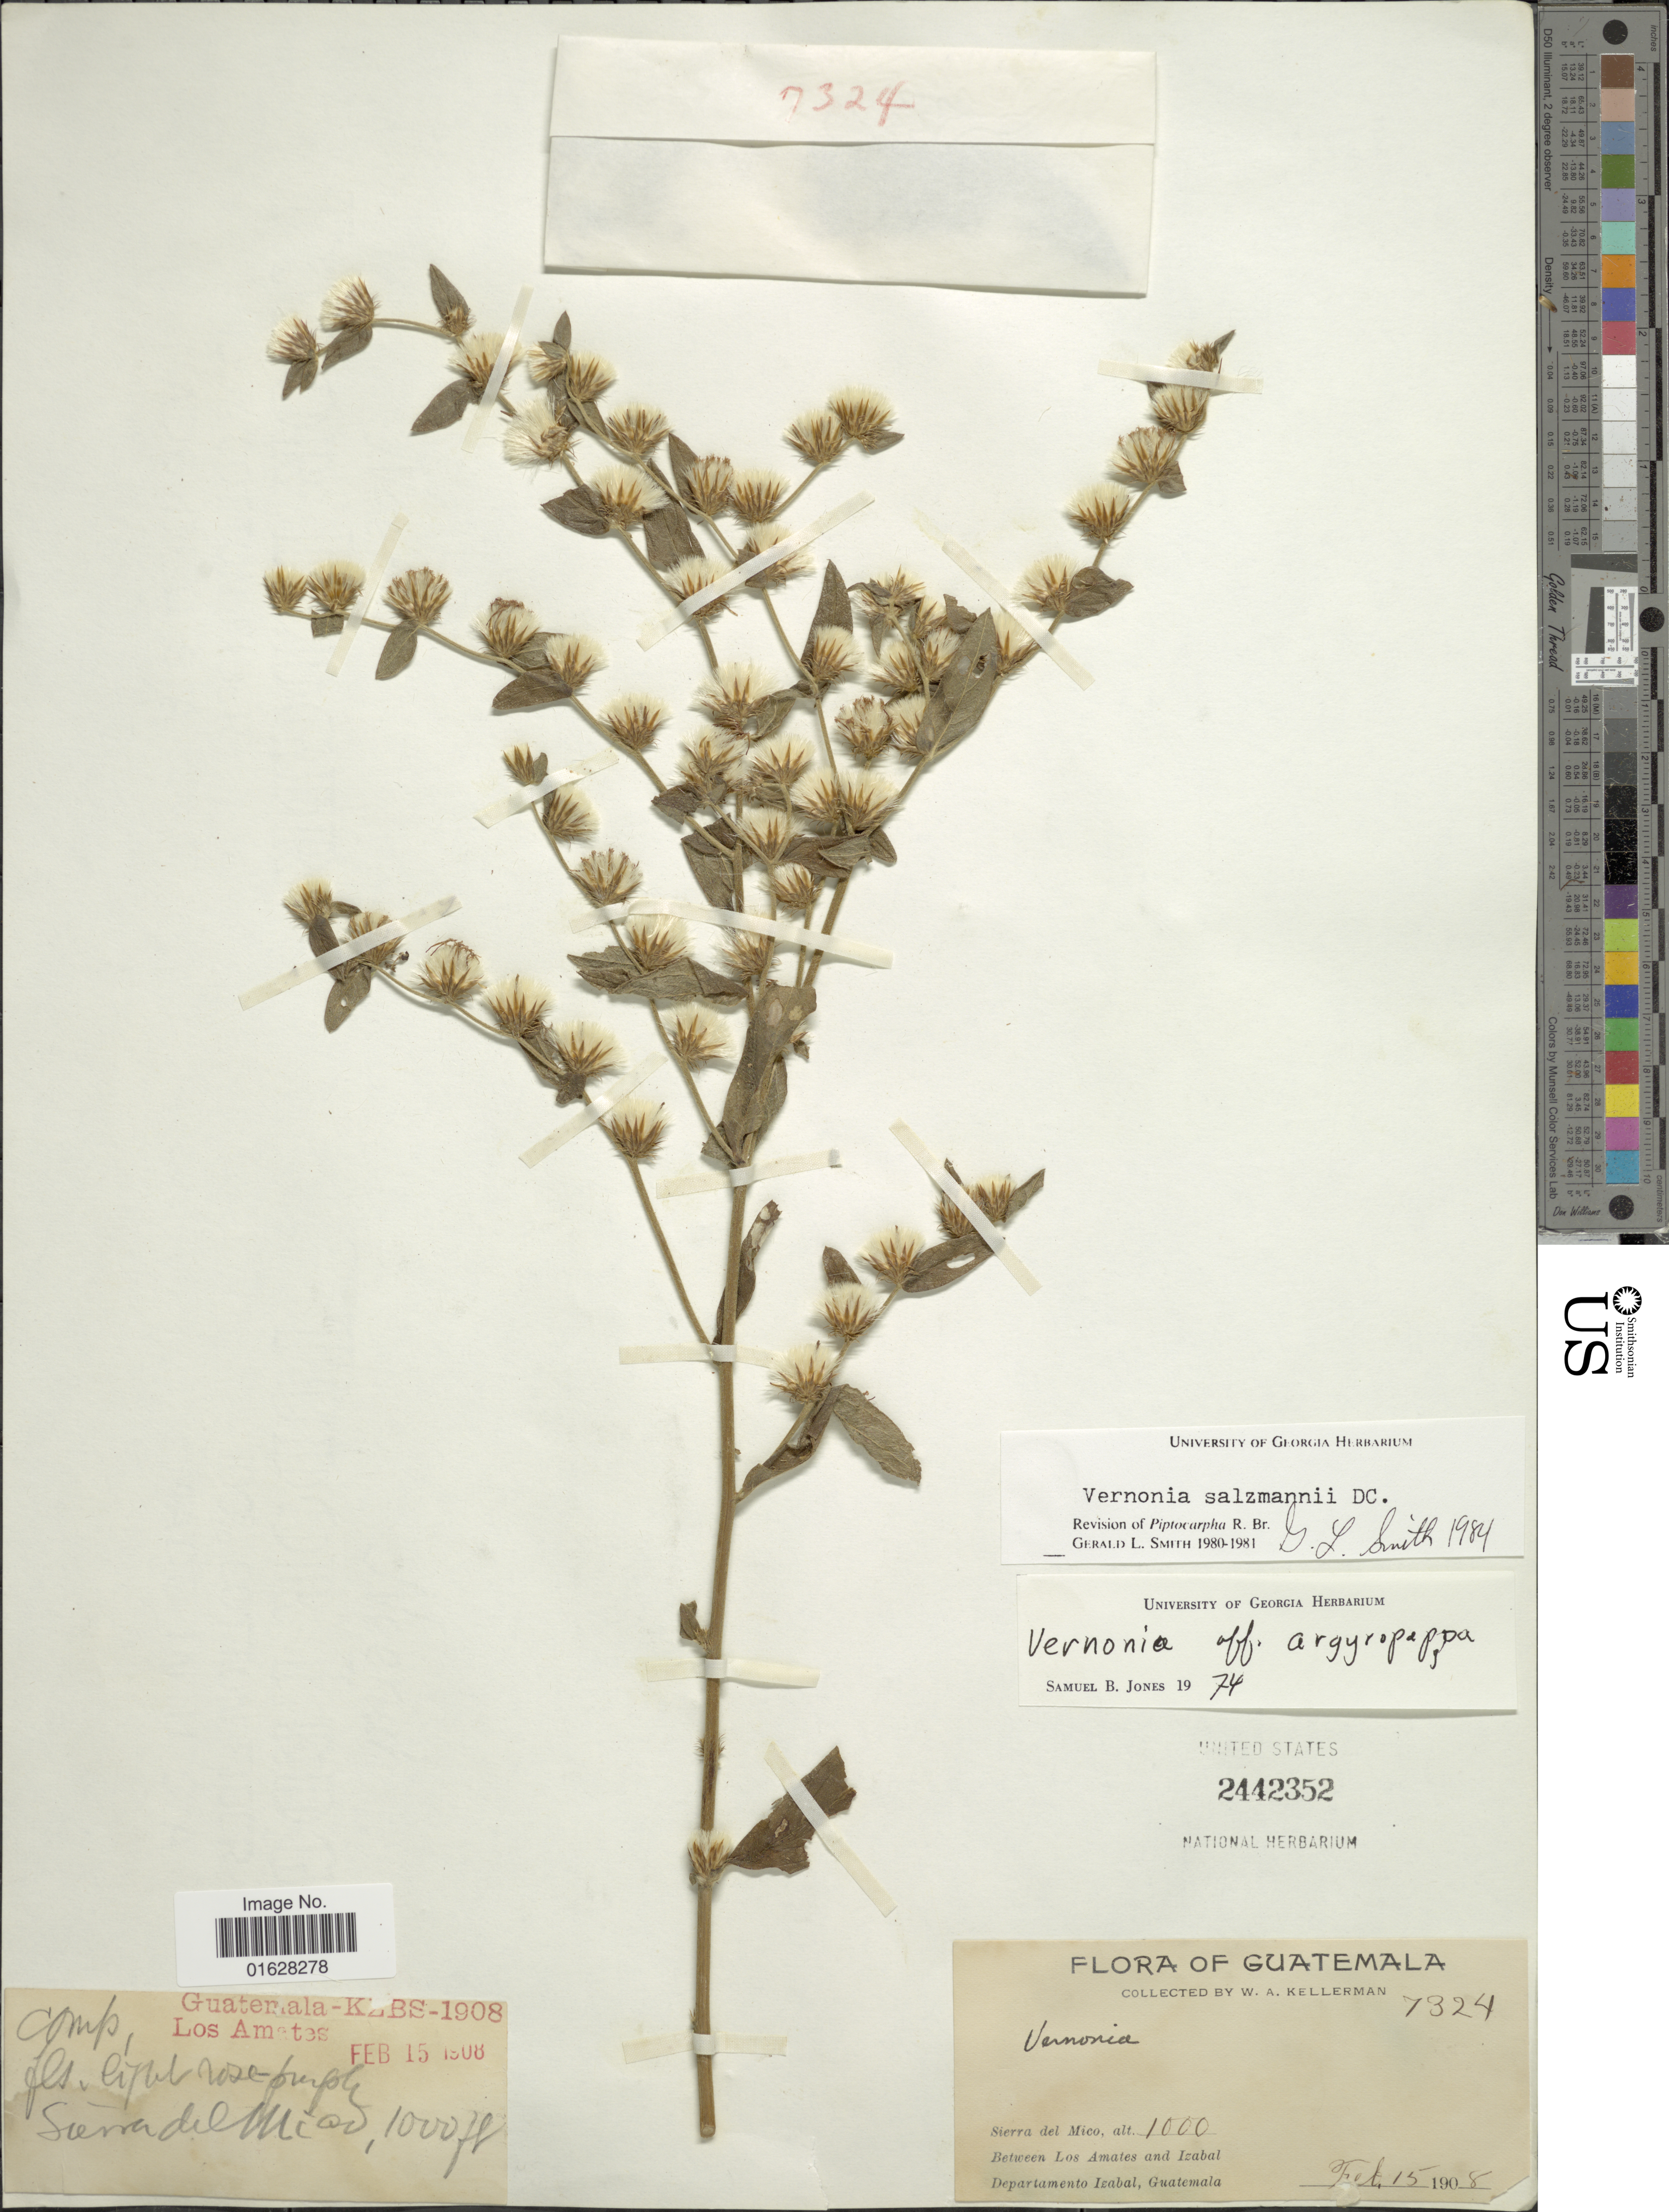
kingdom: Plantae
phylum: Tracheophyta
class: Magnoliopsida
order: Asterales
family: Asteraceae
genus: Lepidaploa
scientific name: Lepidaploa salzmannii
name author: (DC.) H. Rob.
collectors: W. Kellerman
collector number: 7324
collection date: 1908-02-15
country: Guatemala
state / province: Izabal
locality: Sierra del Mico, Between Los Amates and Izabal, Departamento Izabal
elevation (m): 305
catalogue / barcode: US 2442352